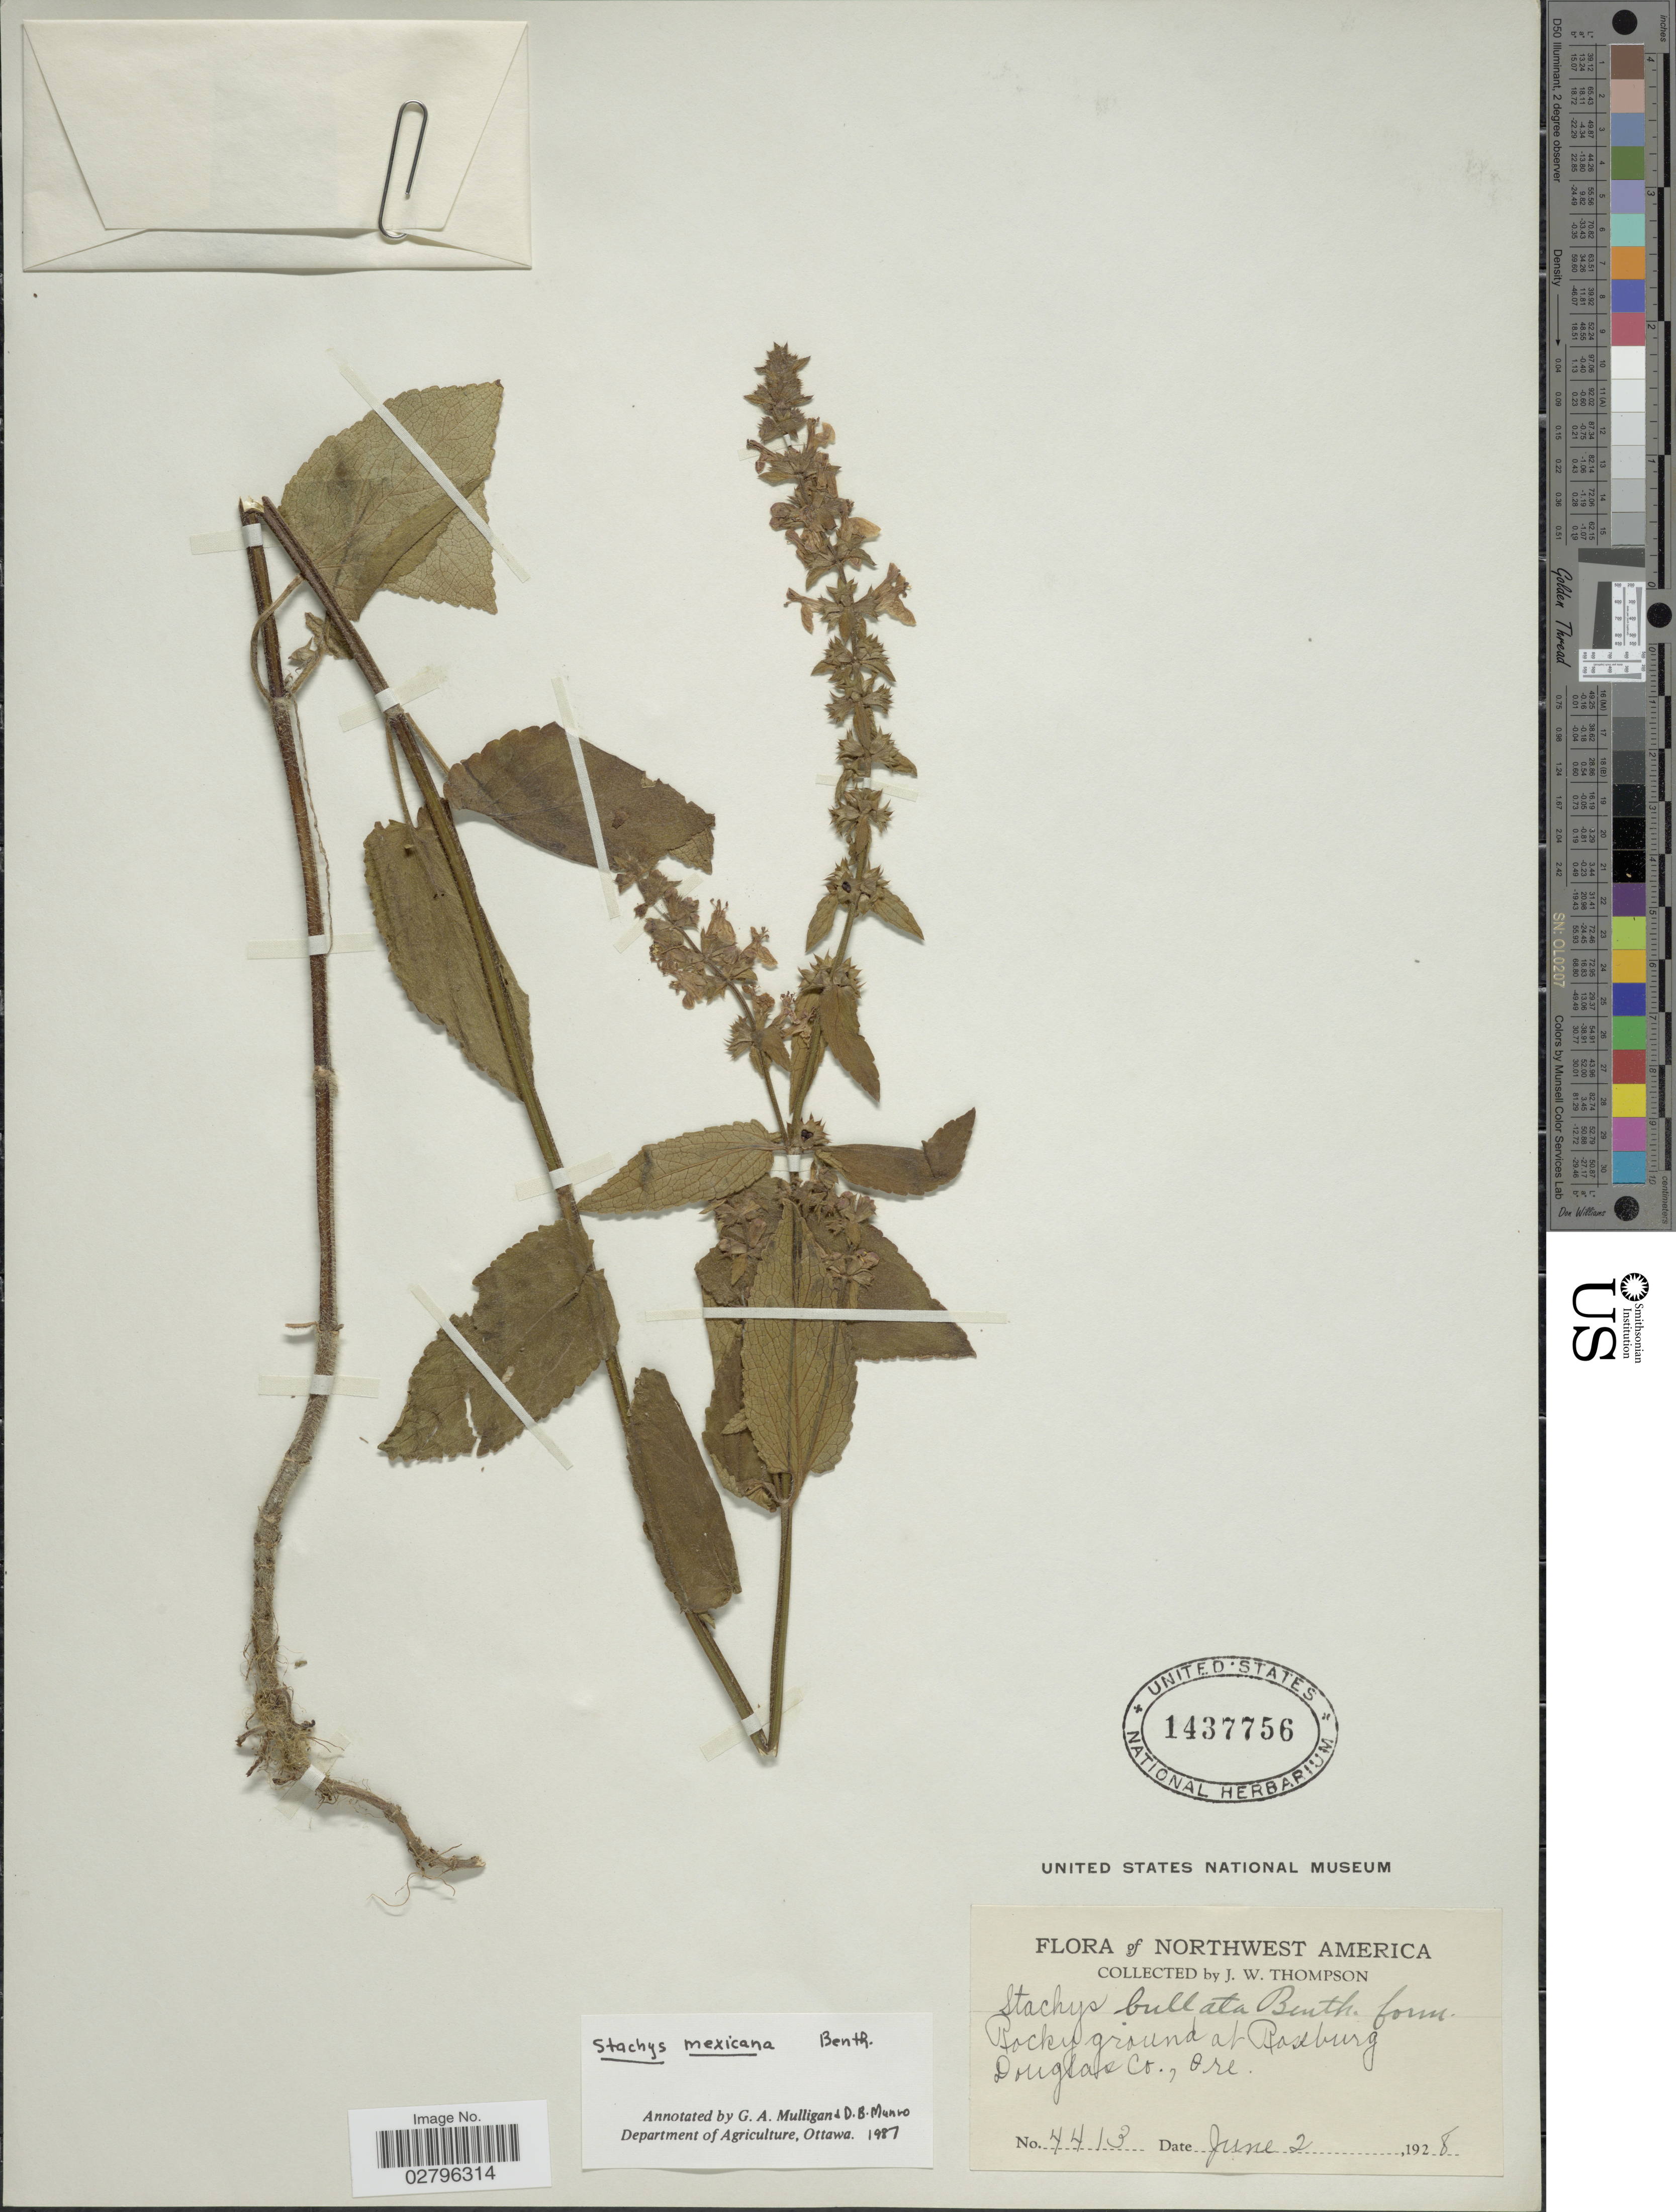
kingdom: Plantae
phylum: Tracheophyta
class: Magnoliopsida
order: Lamiales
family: Lamiaceae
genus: Stachys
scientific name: Stachys mexicana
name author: Benth.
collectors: J. W. Thompson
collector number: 4413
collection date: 1928-06-02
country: United States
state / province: Oregon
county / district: Douglas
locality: Northwest America. Rocky ground at Roseburg. Douglas Co., Ore.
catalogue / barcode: US 1437756